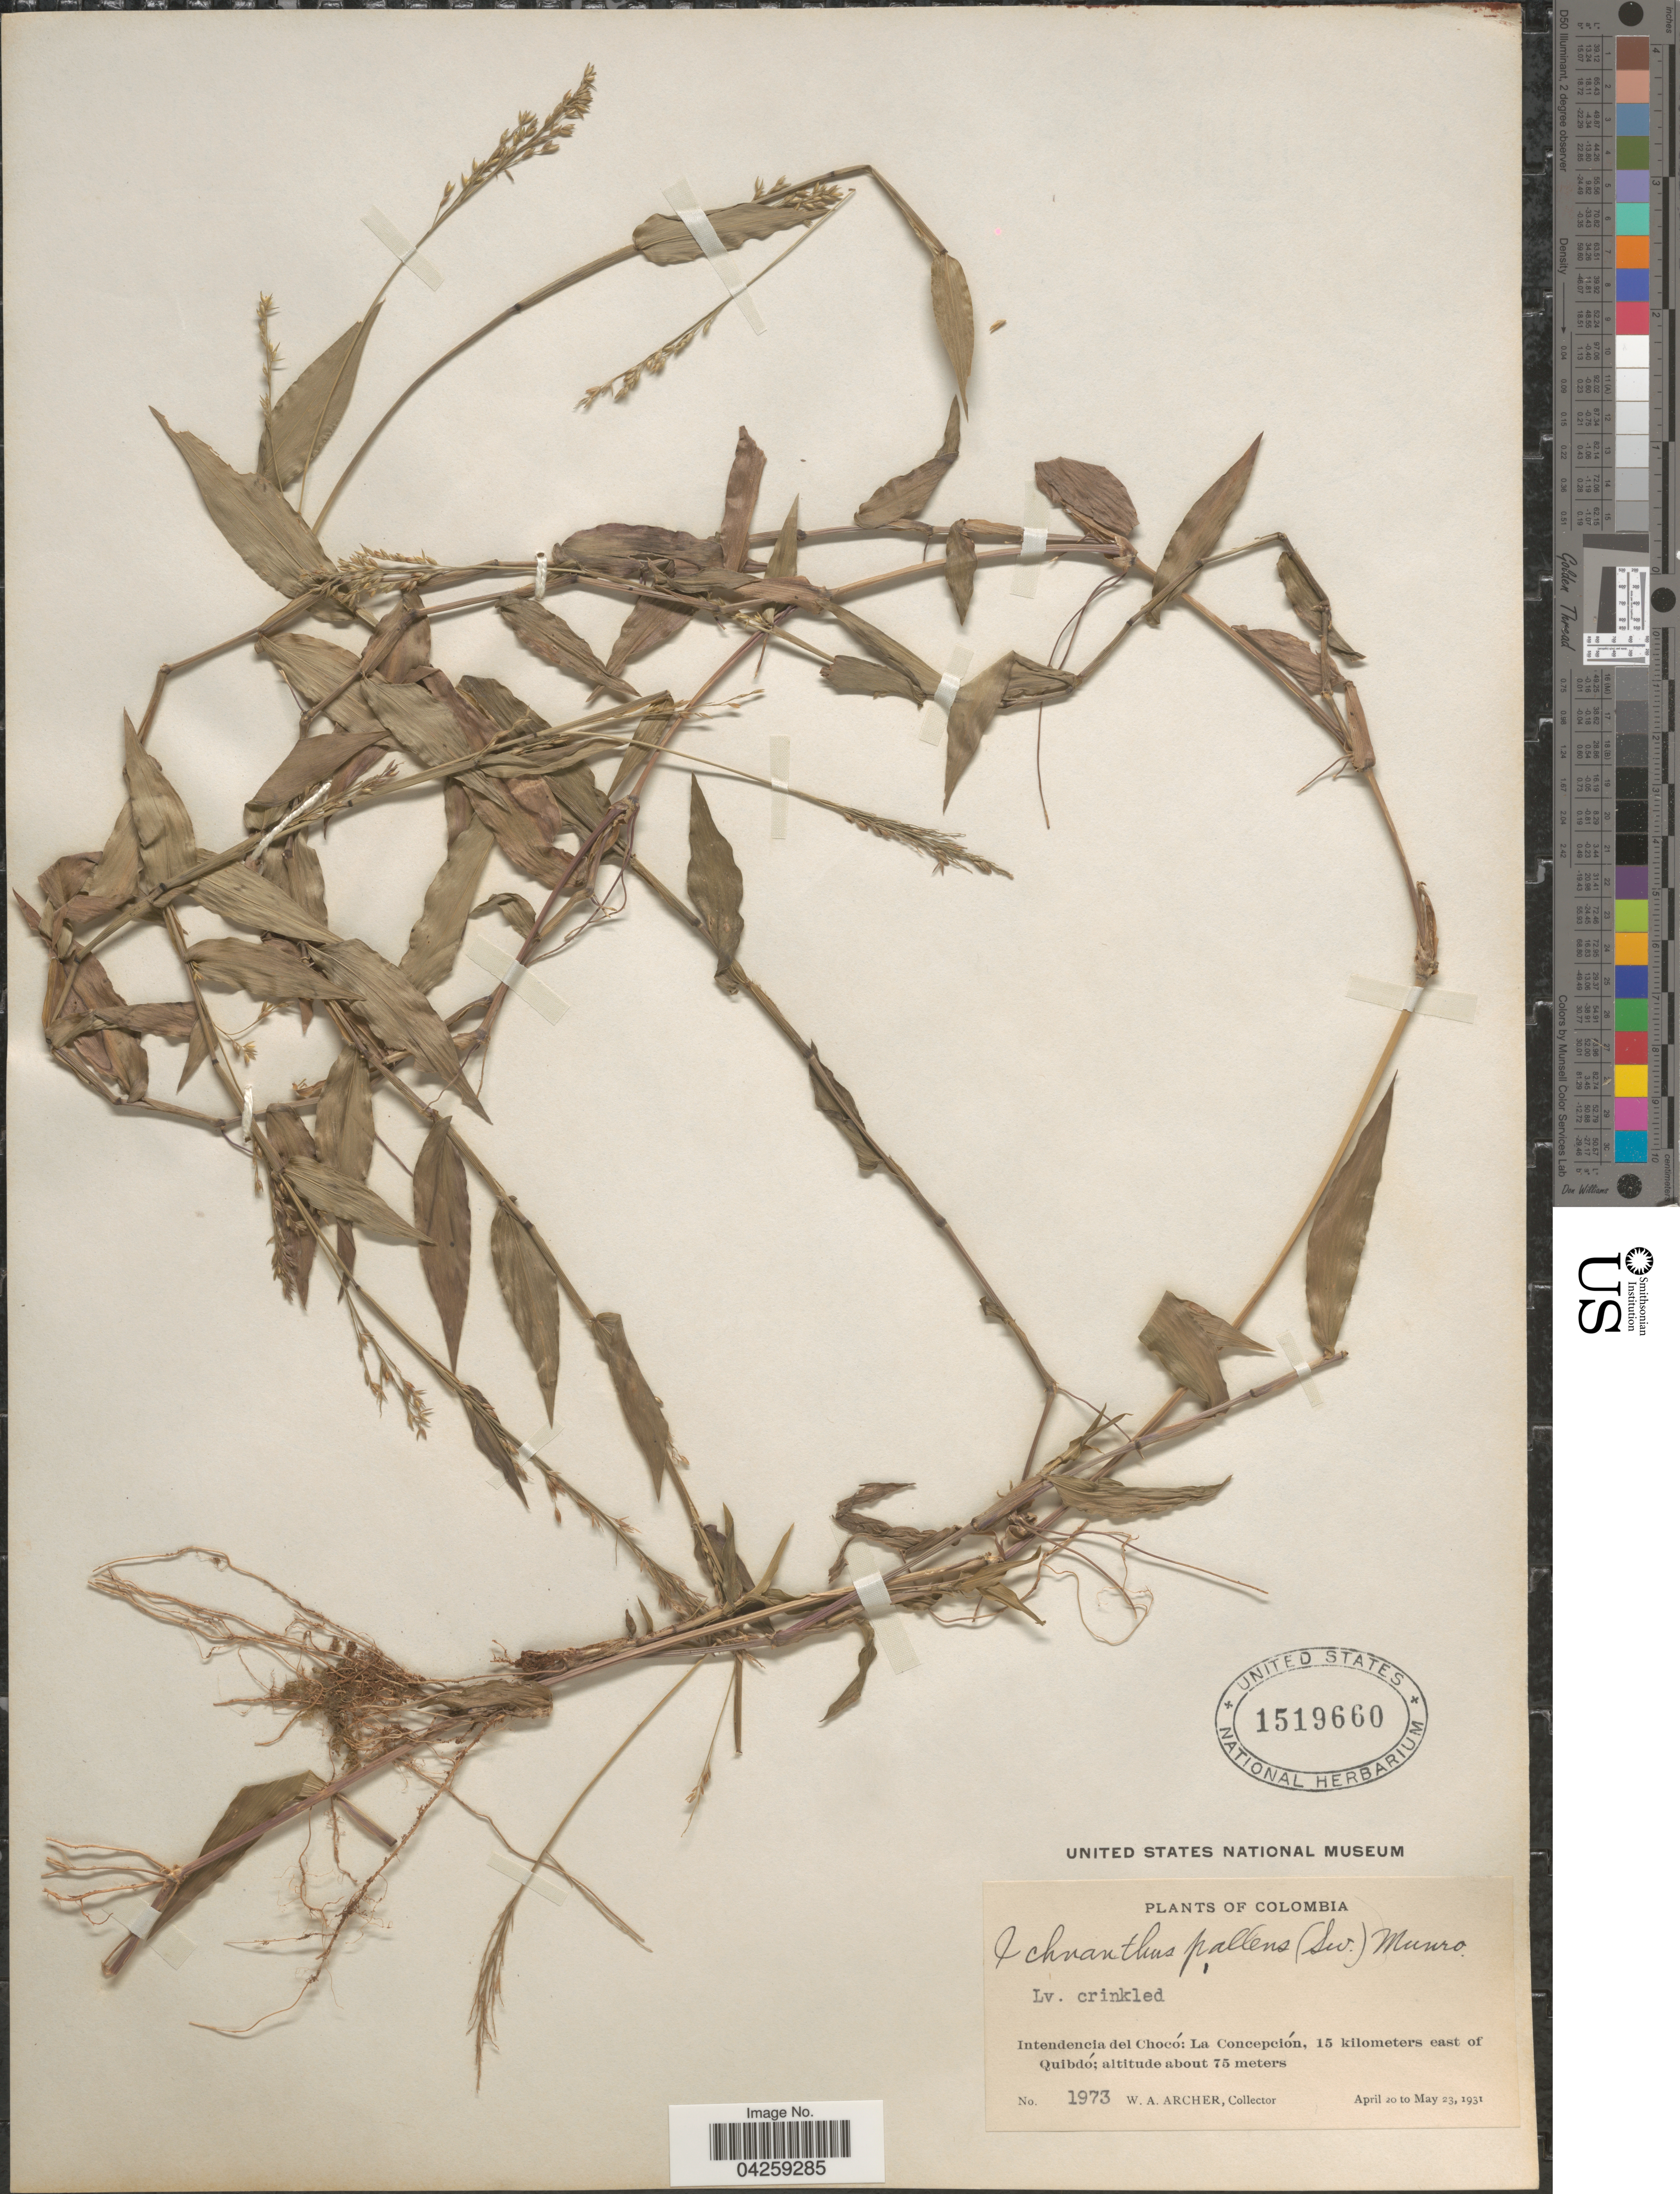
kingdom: Plantae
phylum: Tracheophyta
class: Liliopsida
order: Poales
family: Poaceae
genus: Ichnanthus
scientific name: Ichnanthus pallens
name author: (Sw.) Munro ex Benth.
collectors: W. Archer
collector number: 1973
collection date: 1931-04-20/1931-05-23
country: Colombia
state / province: Chocó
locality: Intendencia del Chocó: La Concepción, 15 kilometers east of Quibdó.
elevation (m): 75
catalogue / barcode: US 1519660